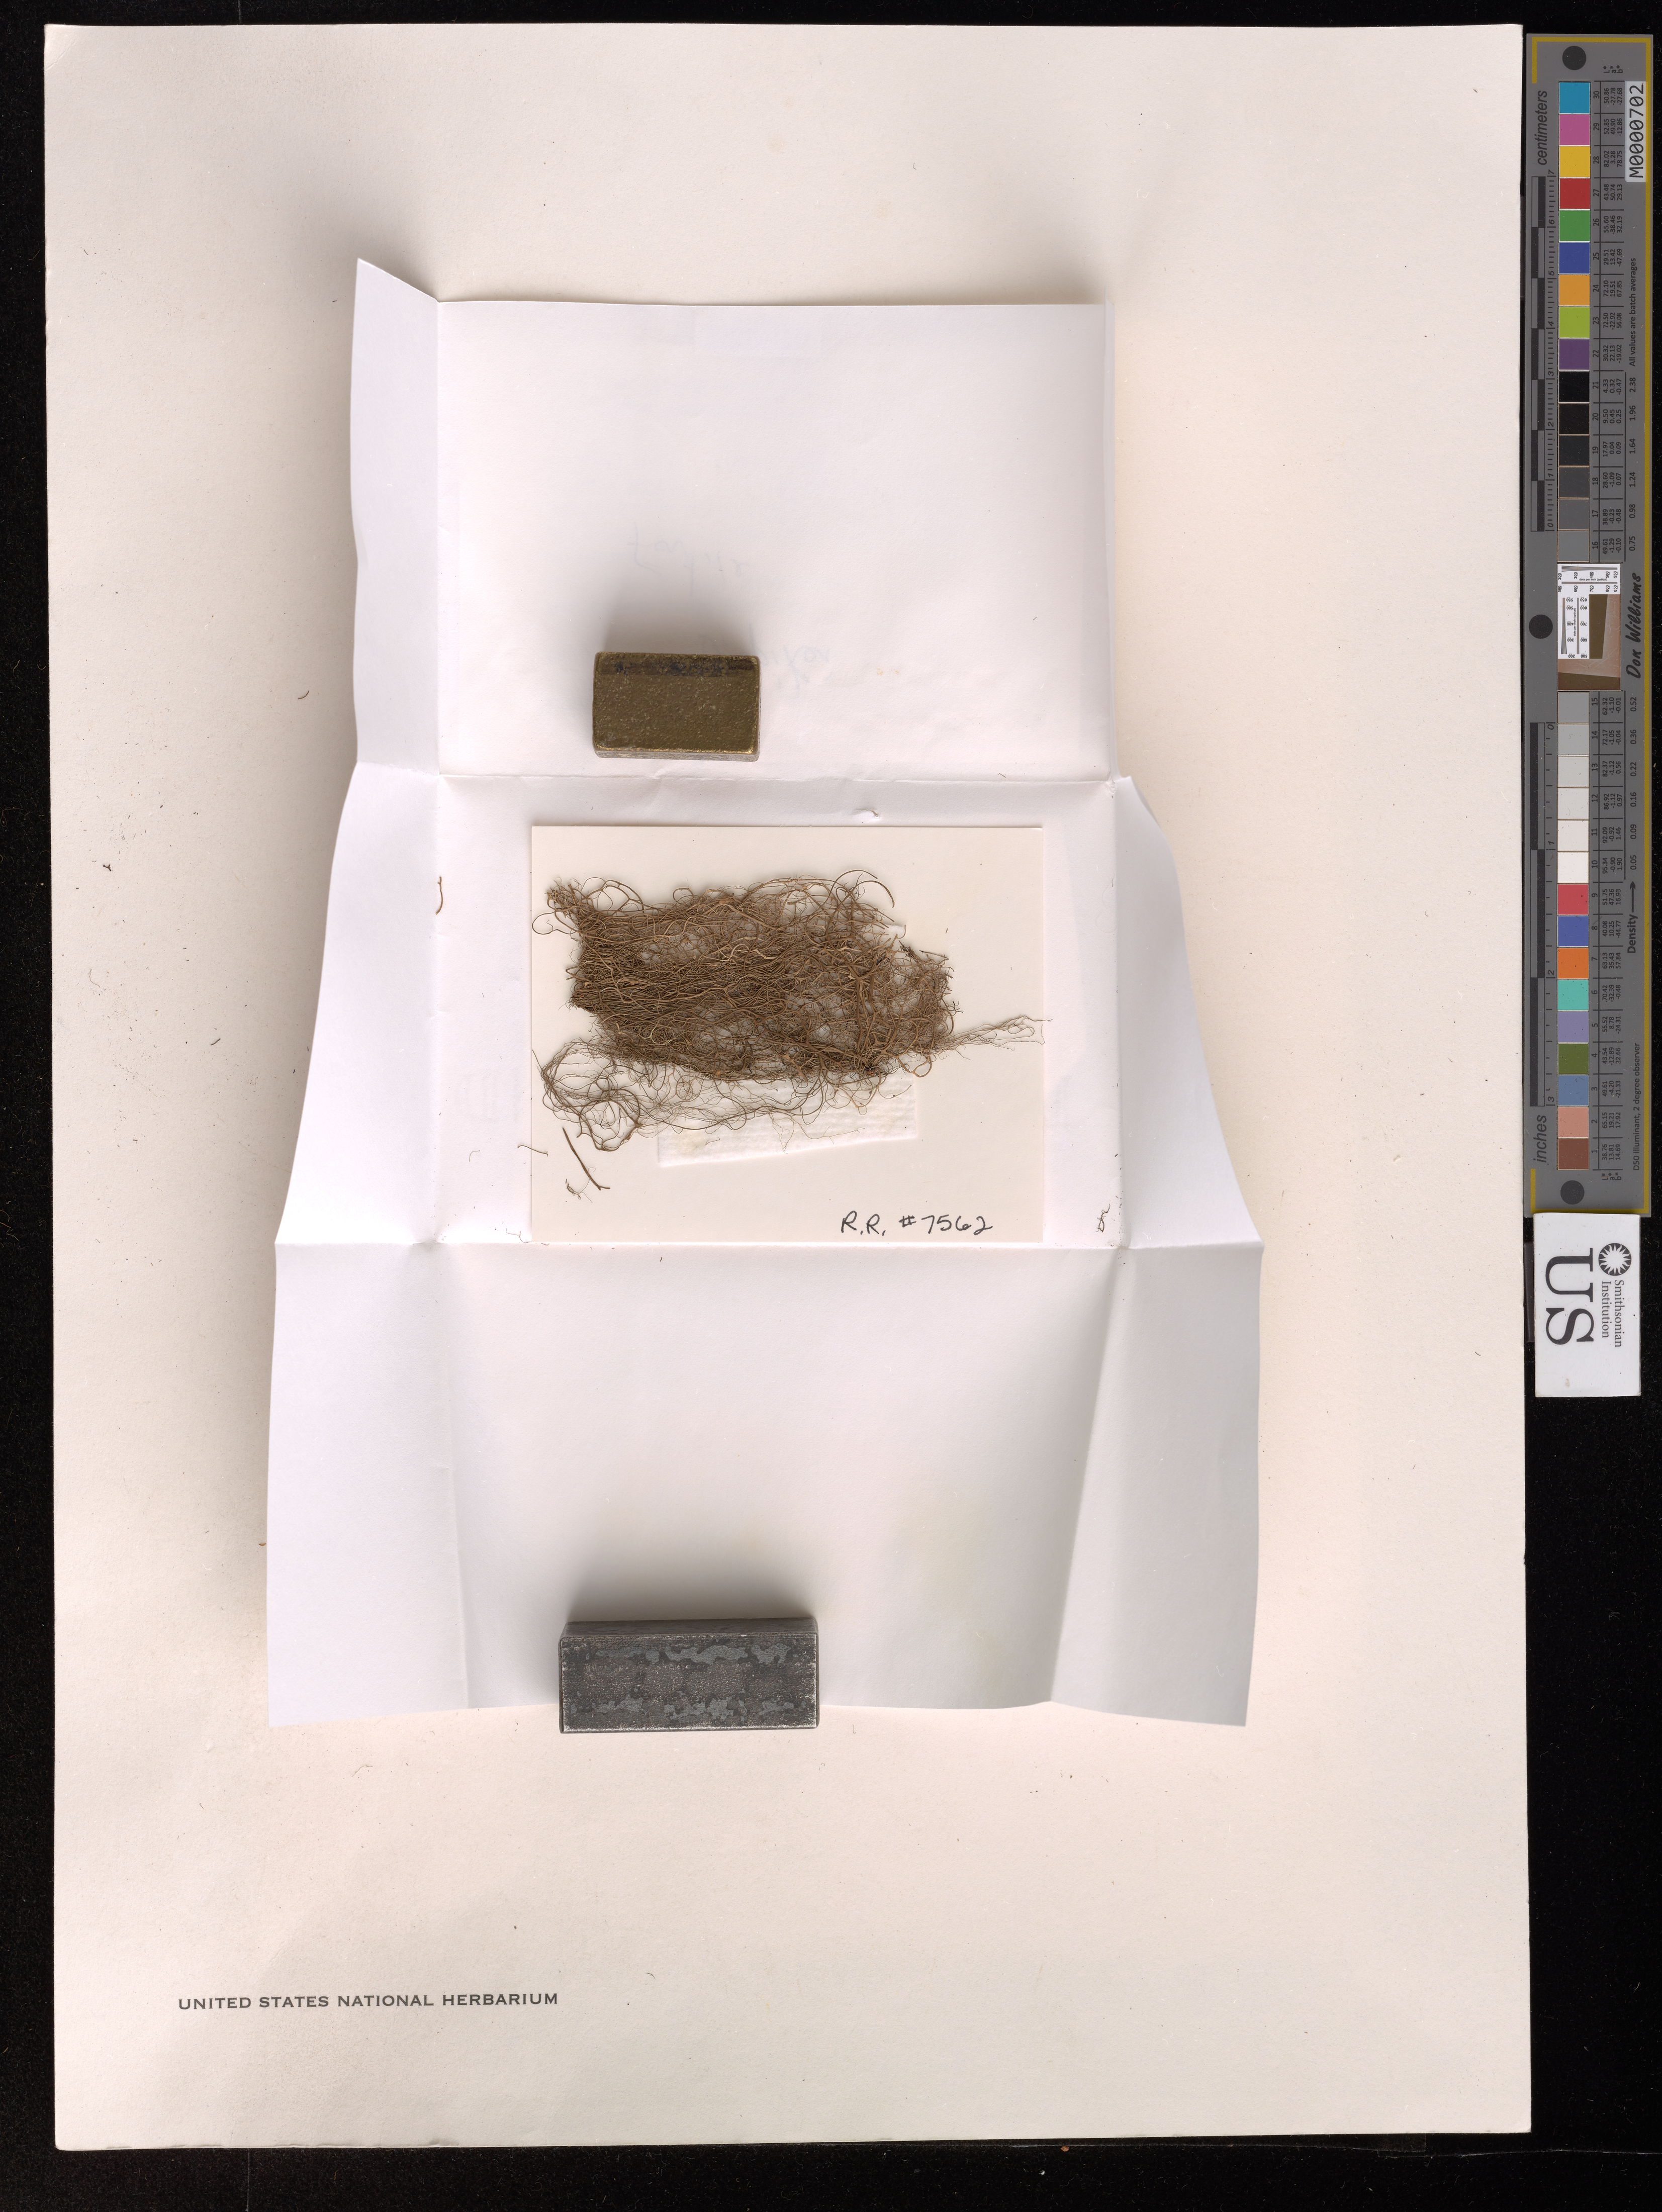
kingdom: Fungi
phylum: Ascomycota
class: Lecanoromycetes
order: Lecanorales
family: Parmeliaceae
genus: Bryoria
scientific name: Bryoria pseudofuscescens var. friabilis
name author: (Brodo & D. Hawksw.) McCune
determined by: McMullin, R. Troy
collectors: R. Rosentreter, -. Debolt & -. McCune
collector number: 7562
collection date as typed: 10 Apr 1992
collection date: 1992-04-10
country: United States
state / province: Oregon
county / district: Linn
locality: Cascade range shaffer creek rna/acec and crabtree ona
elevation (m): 1065